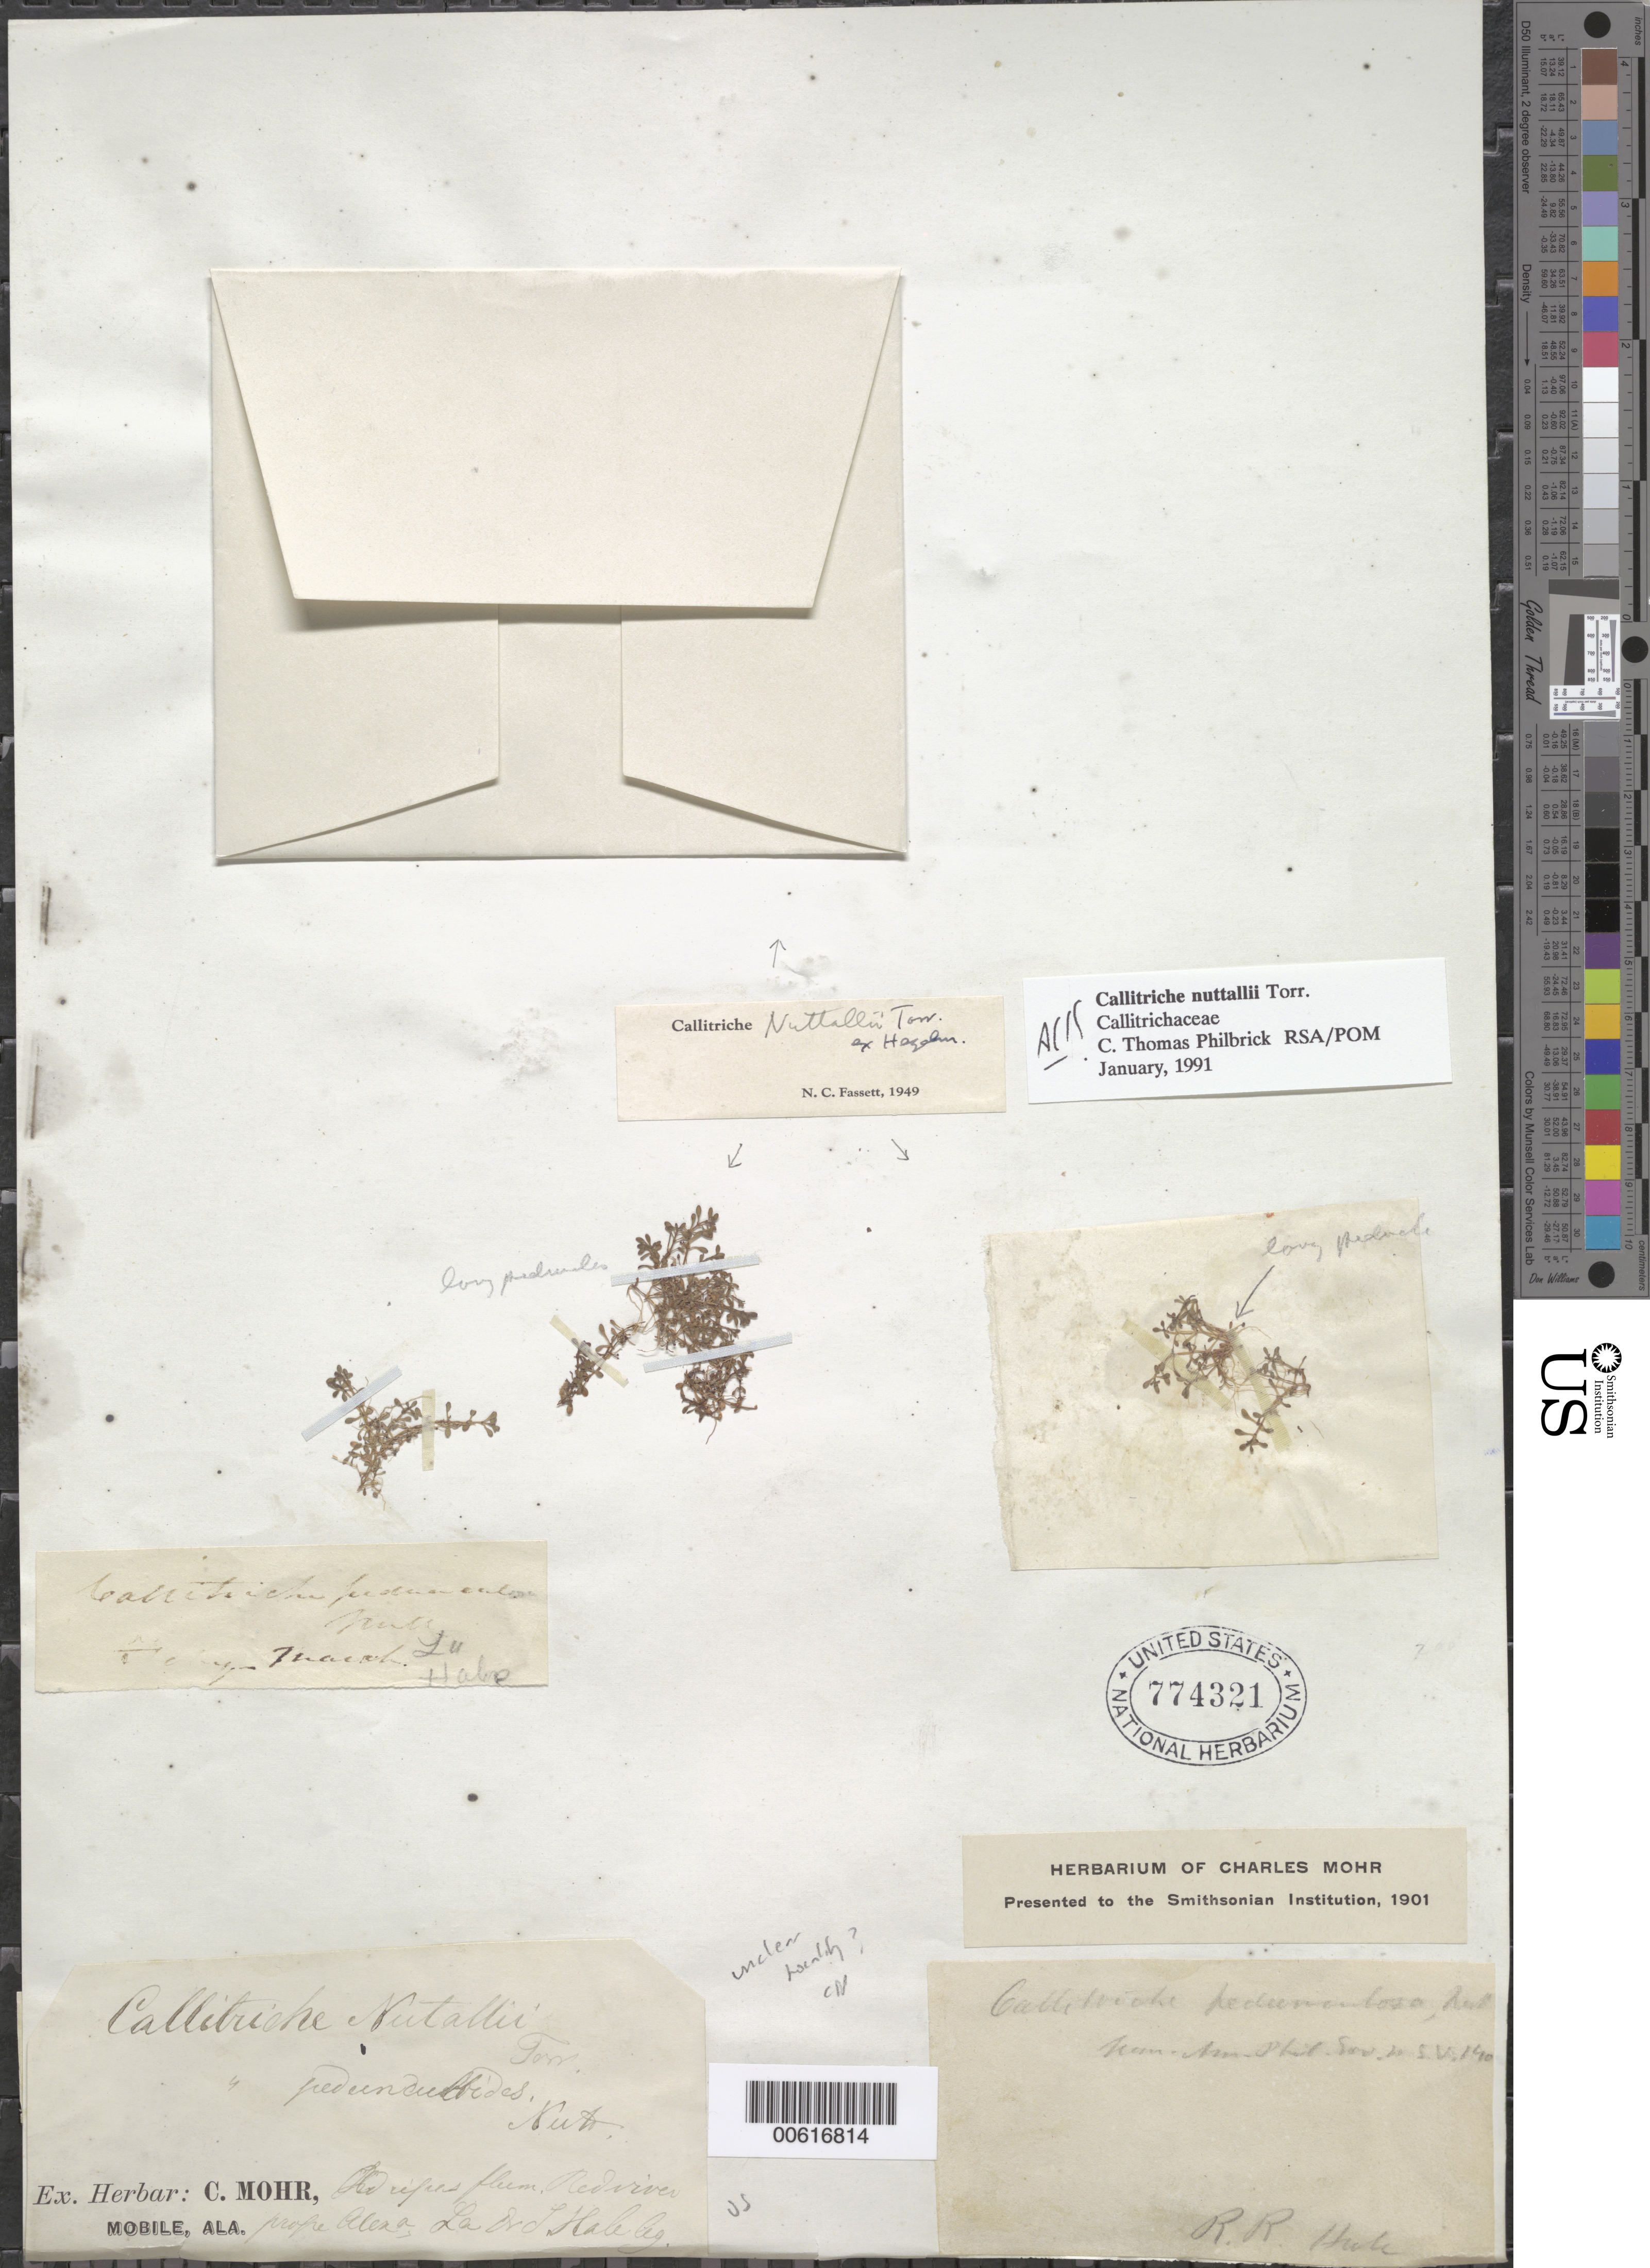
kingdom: Plantae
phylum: Tracheophyta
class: Magnoliopsida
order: Lamiales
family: Plantaginaceae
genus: Callitriche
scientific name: Callitriche nuttallii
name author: Torr.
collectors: C. T. Mohr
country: United States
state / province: Alabama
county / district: Mobile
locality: Mobile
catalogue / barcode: US 774321